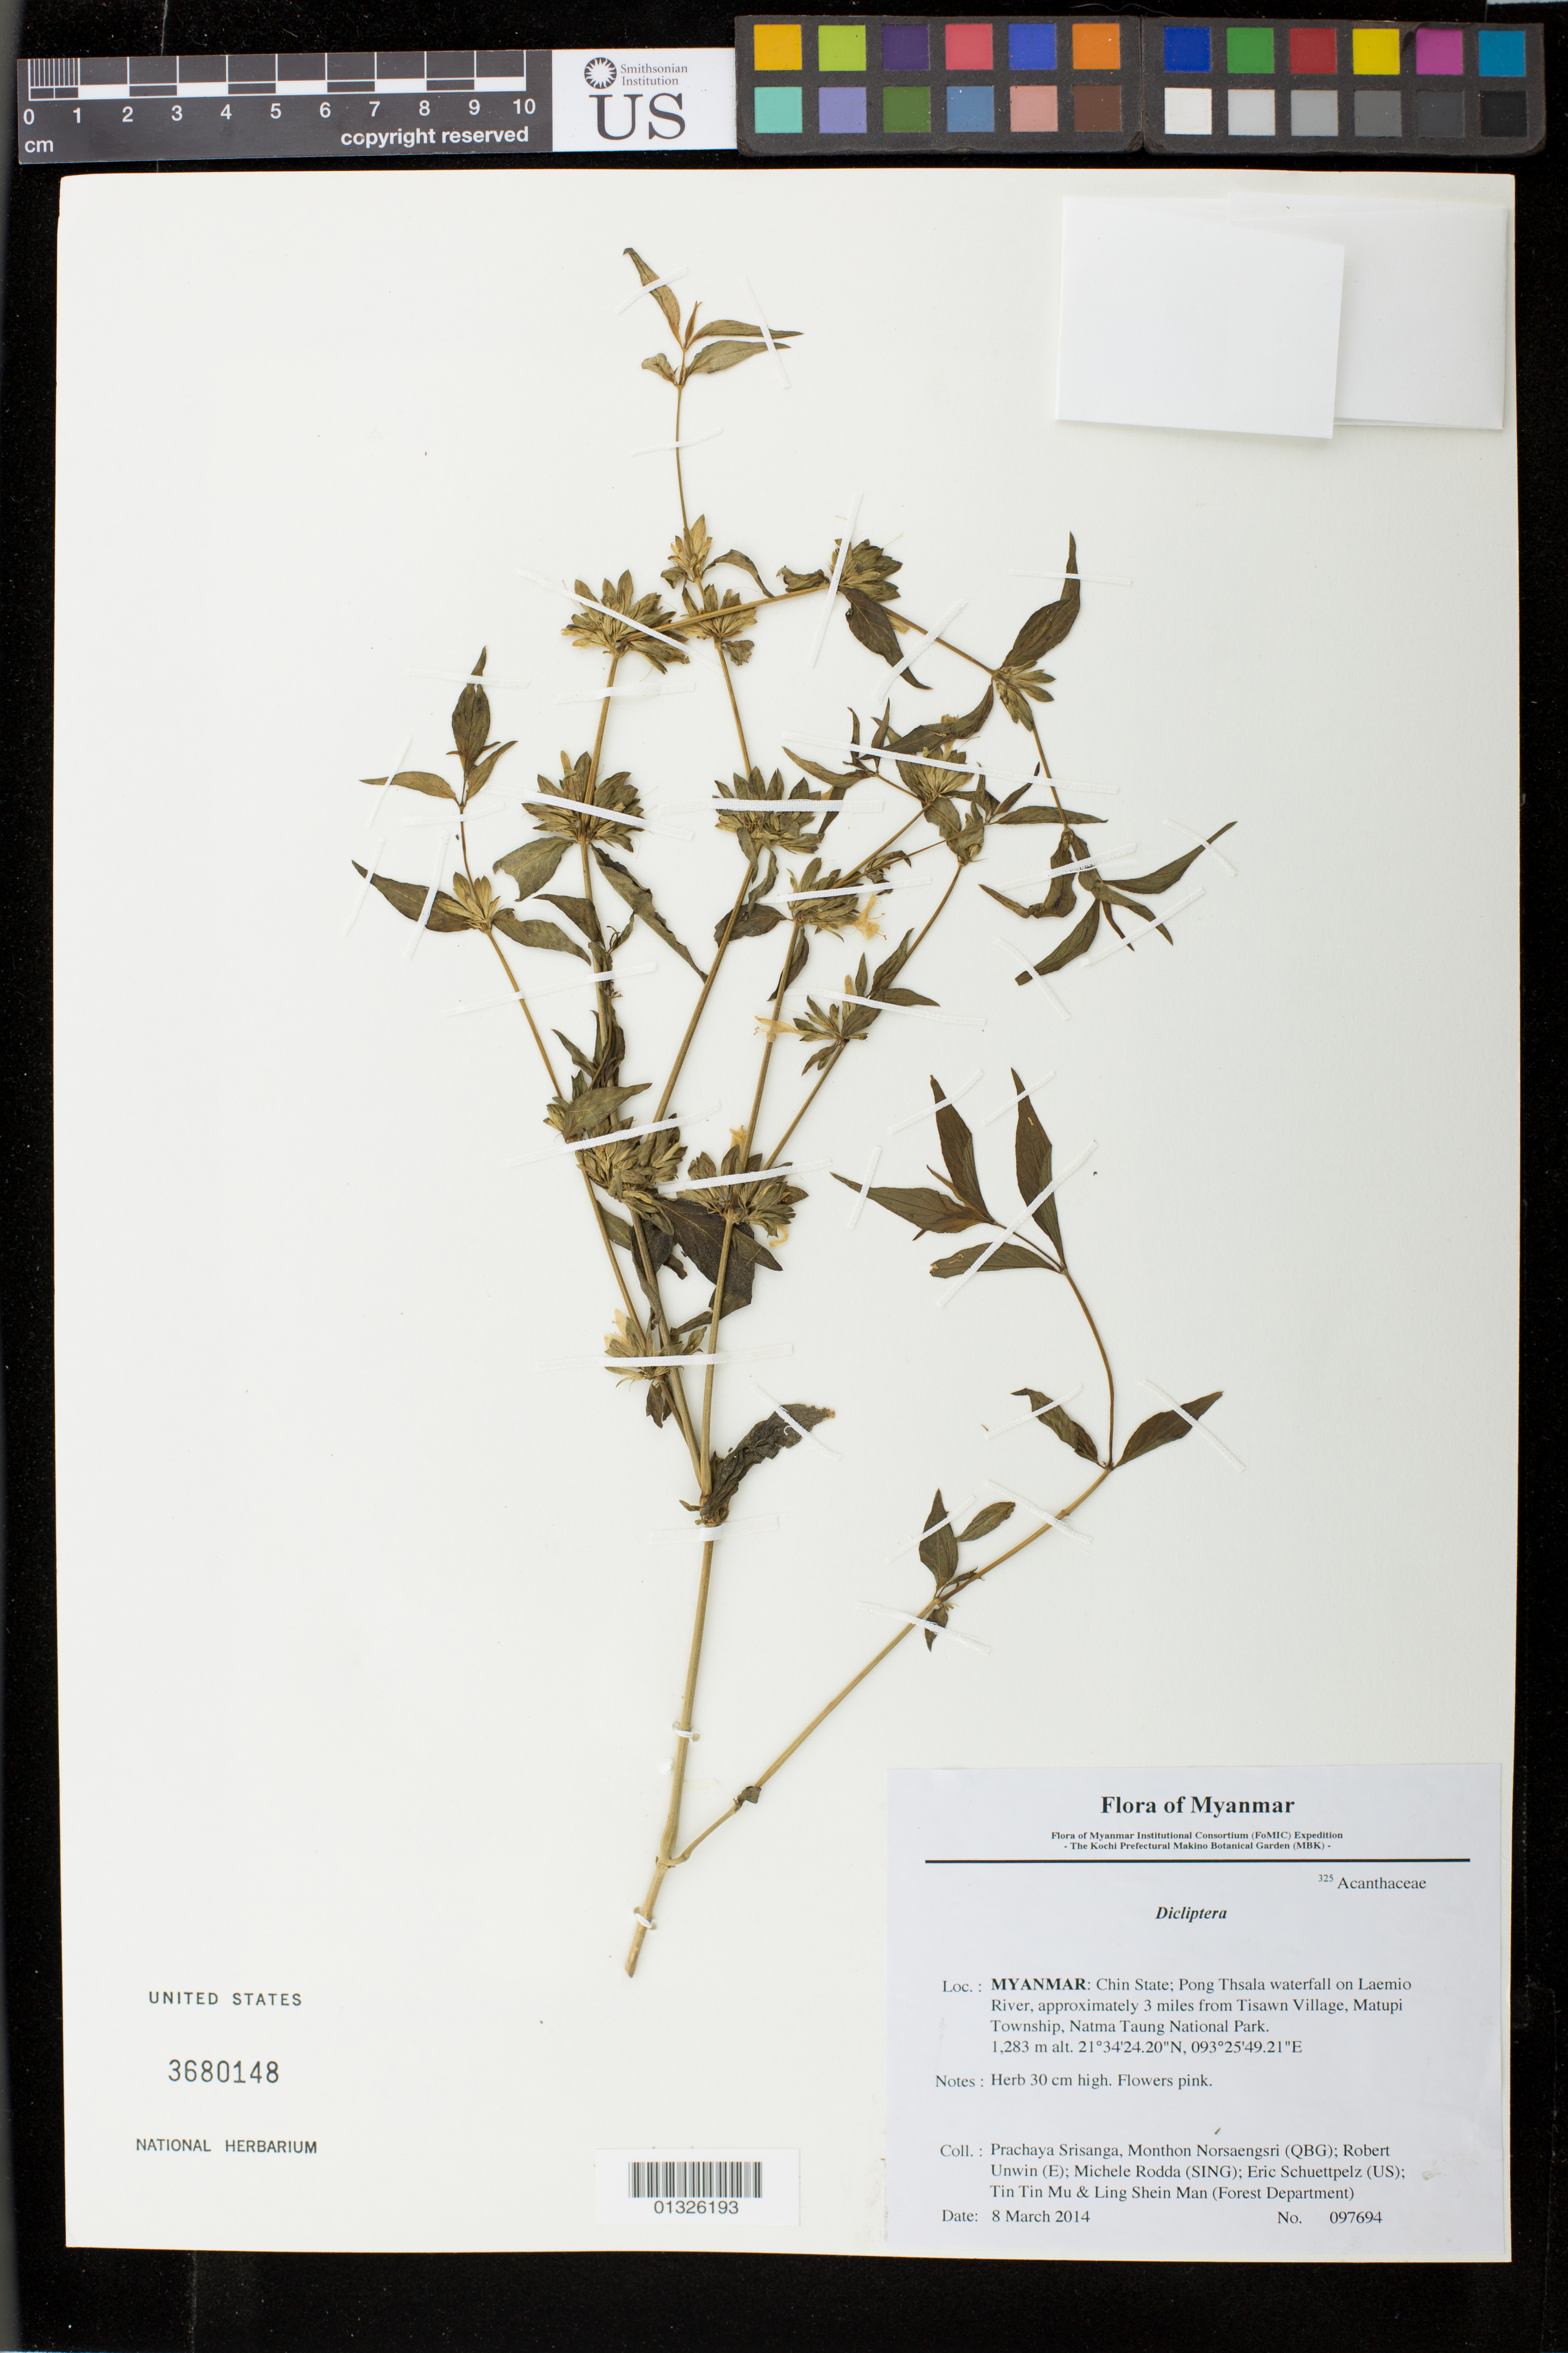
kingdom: Plantae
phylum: Tracheophyta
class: Magnoliopsida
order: Lamiales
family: Acanthaceae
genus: Dicliptera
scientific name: Dicliptera sp.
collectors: P. Srisanga, M. Norsaengsri, R. Unwin, M. Rodda, E. Schuettpelz, Tin Tin Mu & Ling Shein Man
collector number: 97694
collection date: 2014-03-08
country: Myanmar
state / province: Chin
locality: Pong Thsala waterfall on Laemio River, approximately 3 miles from Tisawn Village, Matupi Township, Natma Taung National Park.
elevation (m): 1283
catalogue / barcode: US 3680148